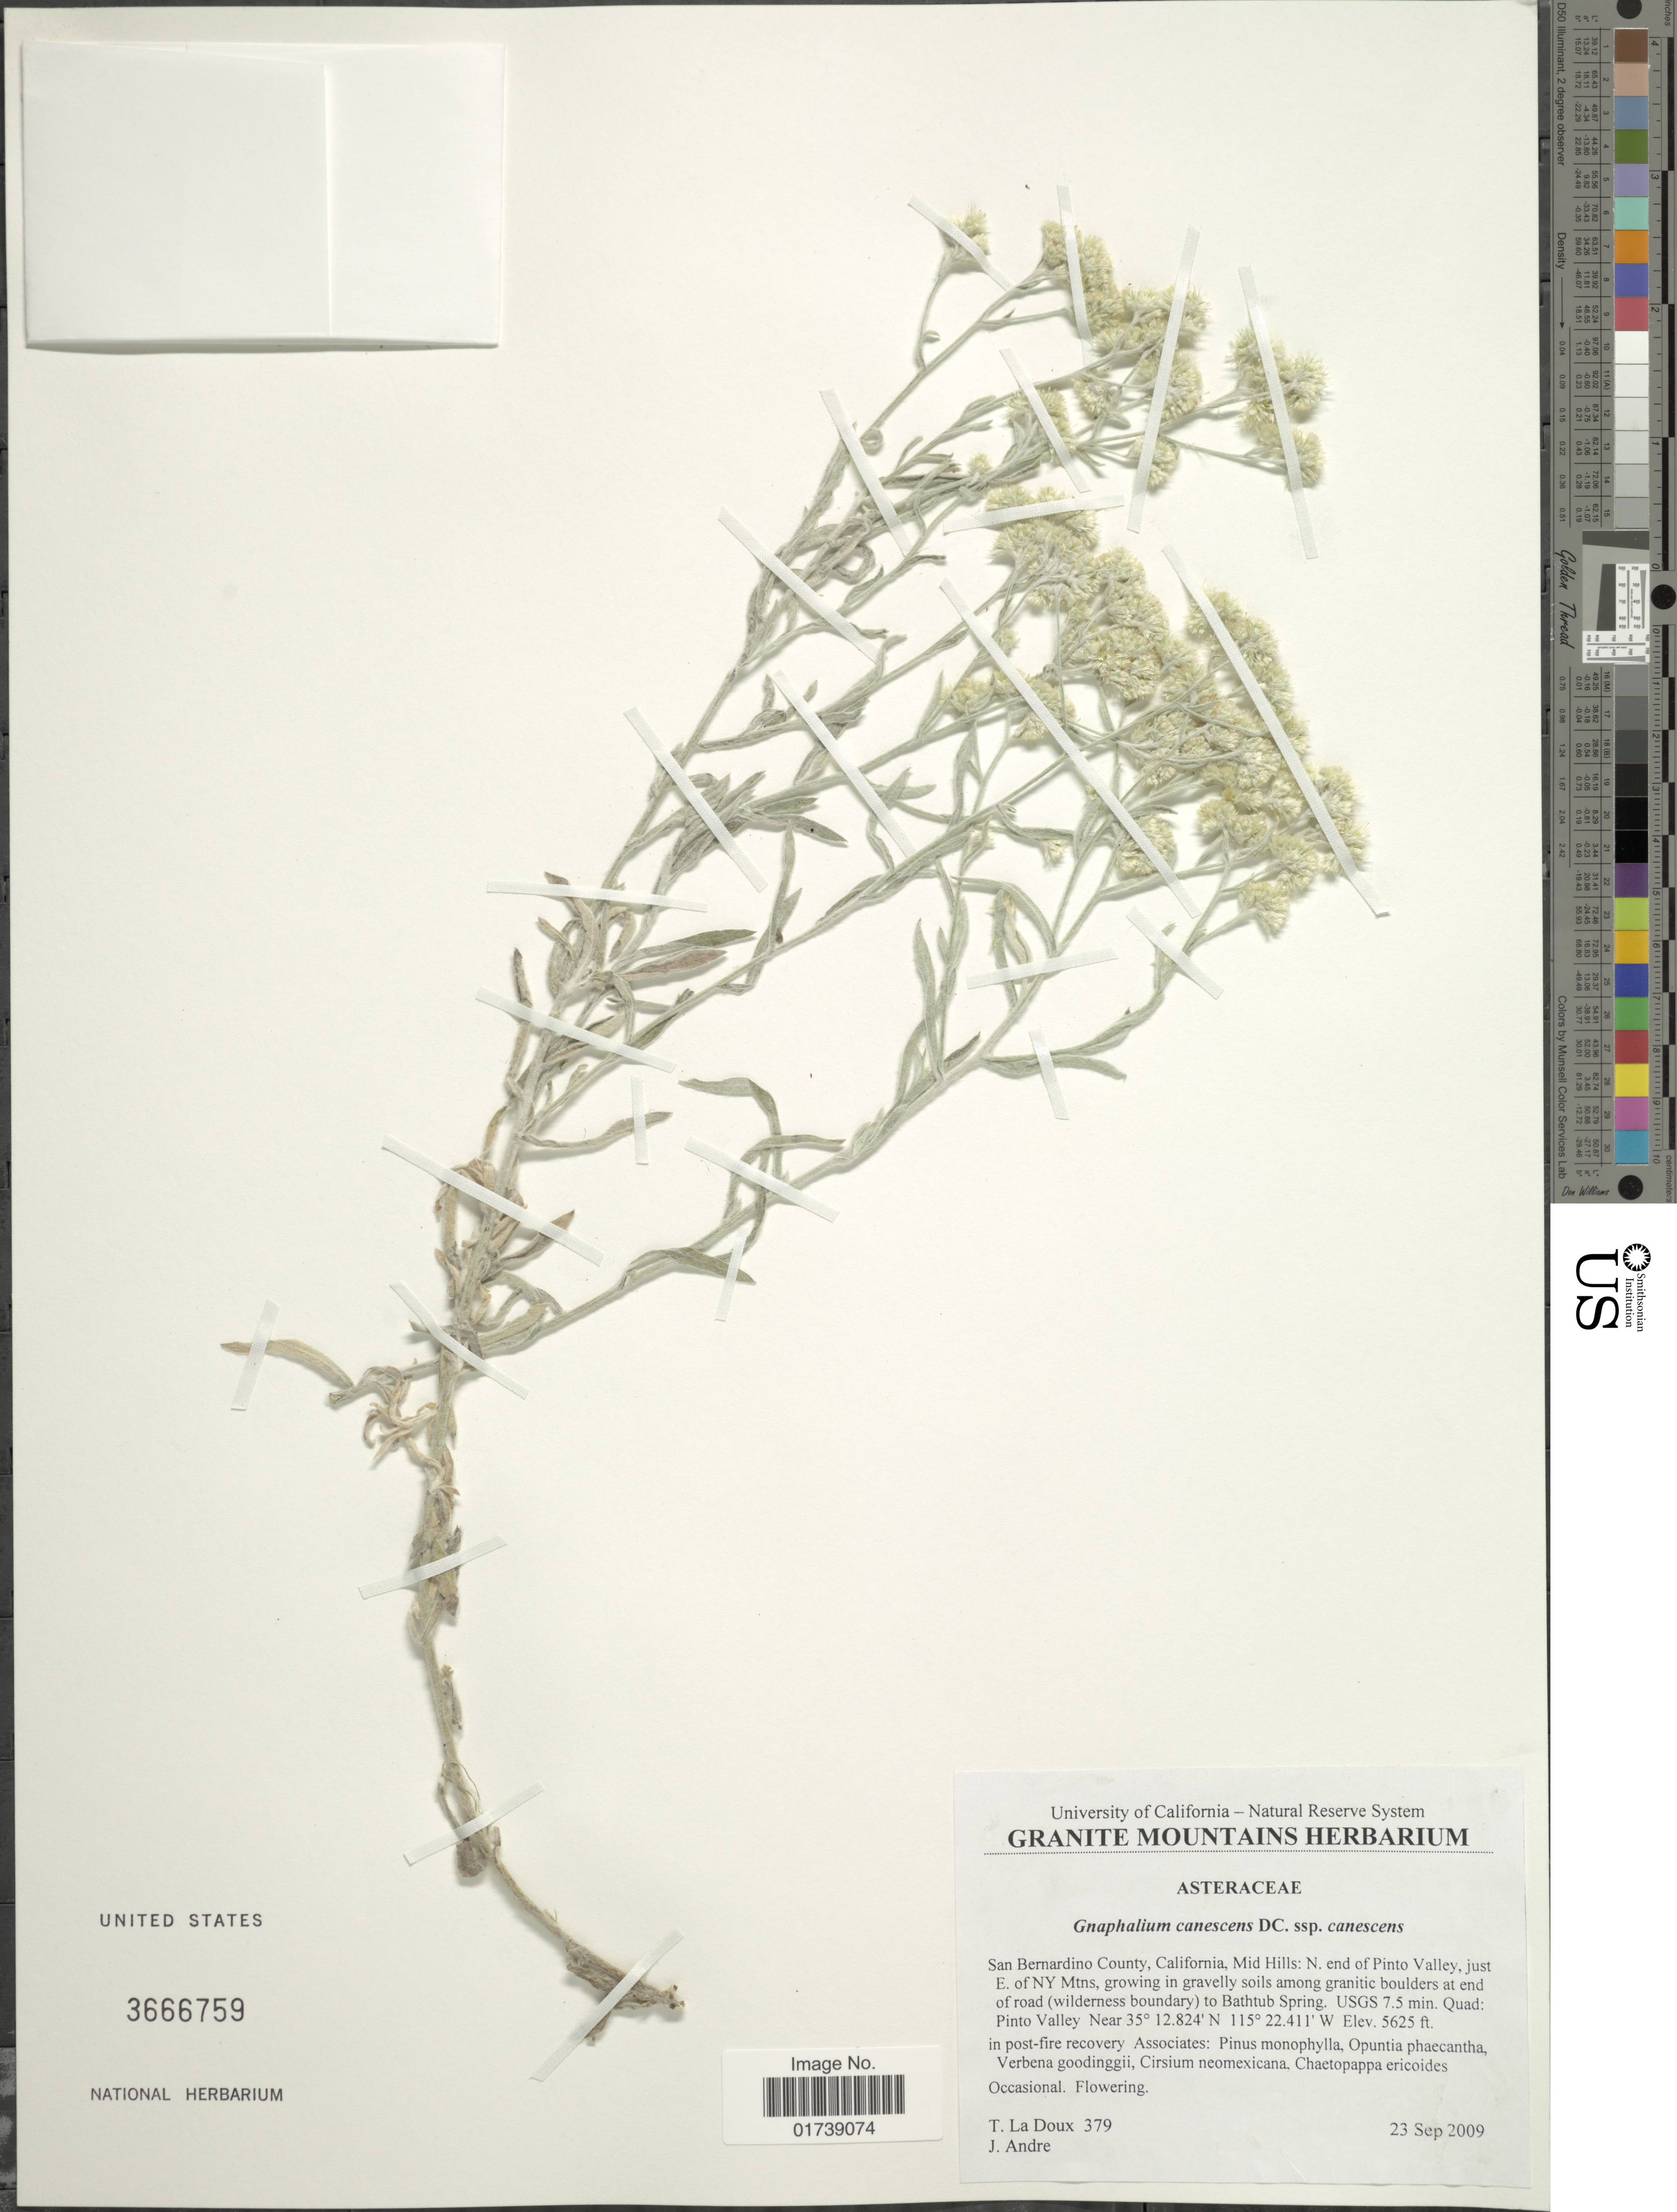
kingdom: Plantae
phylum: Tracheophyta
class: Magnoliopsida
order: Asterales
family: Asteraceae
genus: Pseudognaphalium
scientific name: Pseudognaphalium canescens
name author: (DC.) Anderb.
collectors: T. La Doux & J. André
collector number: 379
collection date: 2009-09-23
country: United States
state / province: California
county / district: San Bernardino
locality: San Bernardino County, Mid Hills: N. end of Pinto Valley, just E. of NY mtns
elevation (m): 1714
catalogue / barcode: US 3666759